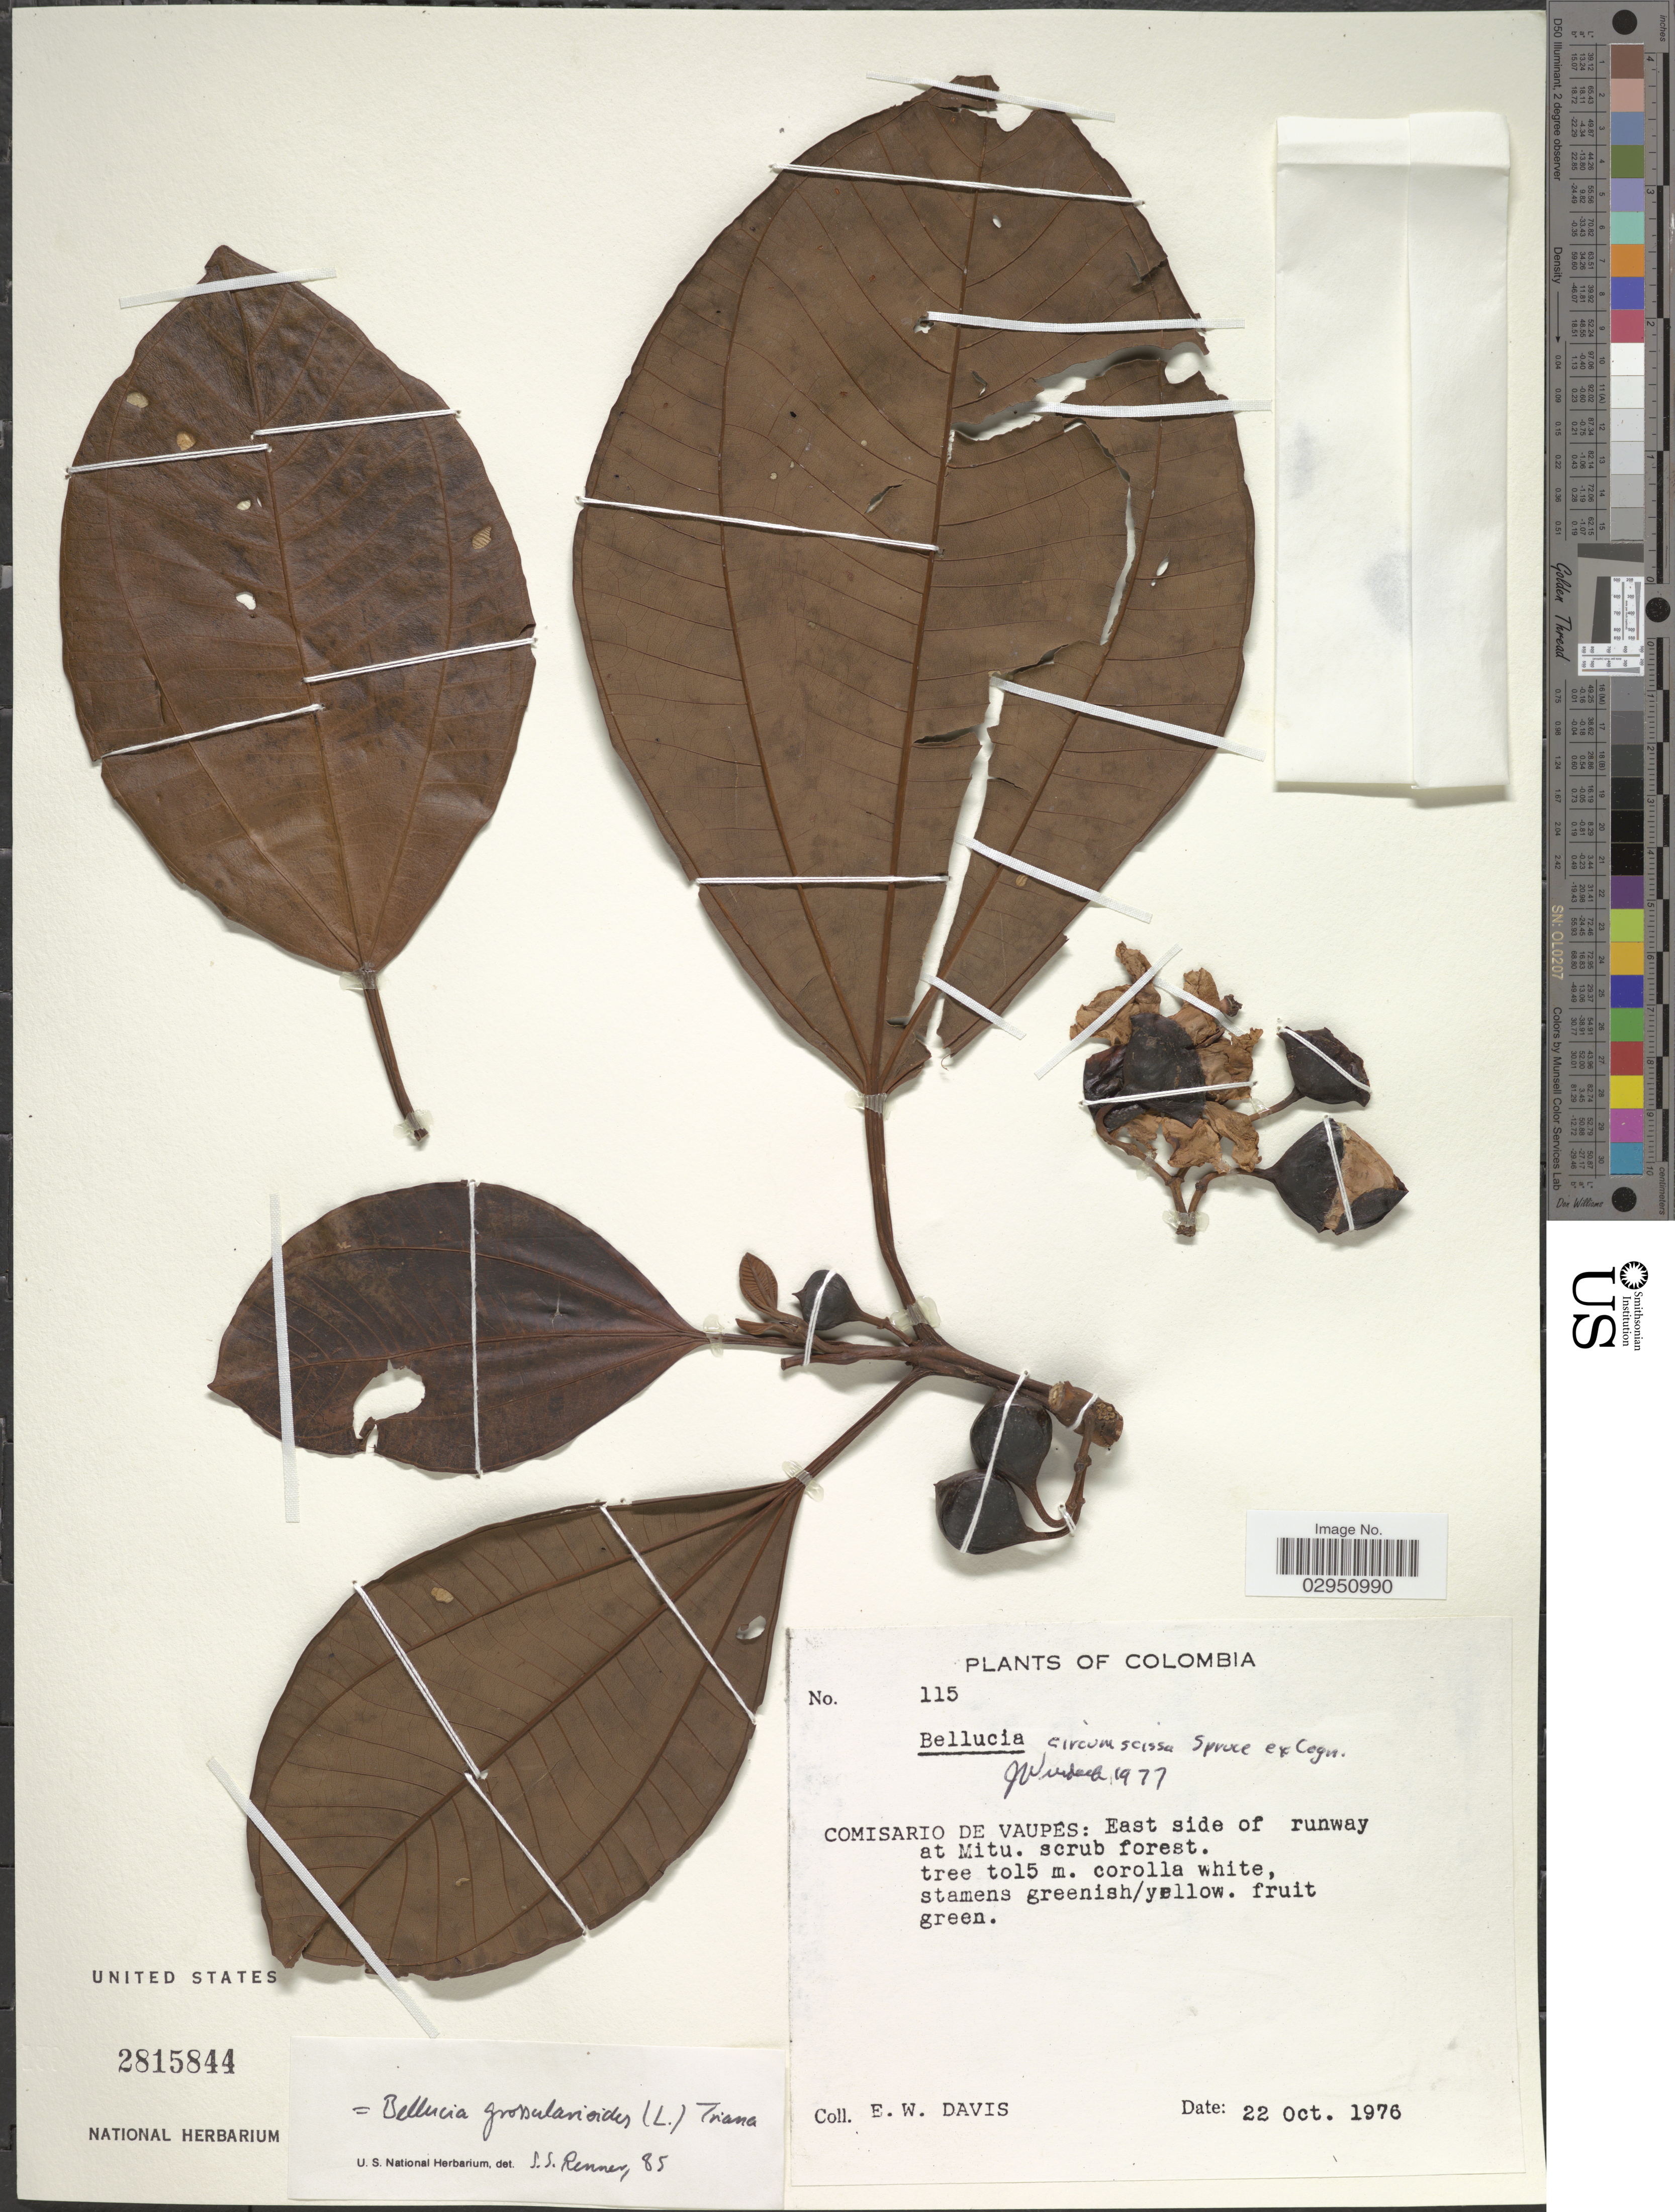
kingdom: Plantae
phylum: Tracheophyta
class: Magnoliopsida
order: Myrtales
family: Melastomataceae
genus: Bellucia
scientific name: Bellucia grossularioides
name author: (L.) Triana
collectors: E. W. Davis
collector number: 115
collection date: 1976-10-22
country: Colombia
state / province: Vaupés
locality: Comisaro de Vaupés: East side of runway at Mitu.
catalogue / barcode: US 2815844